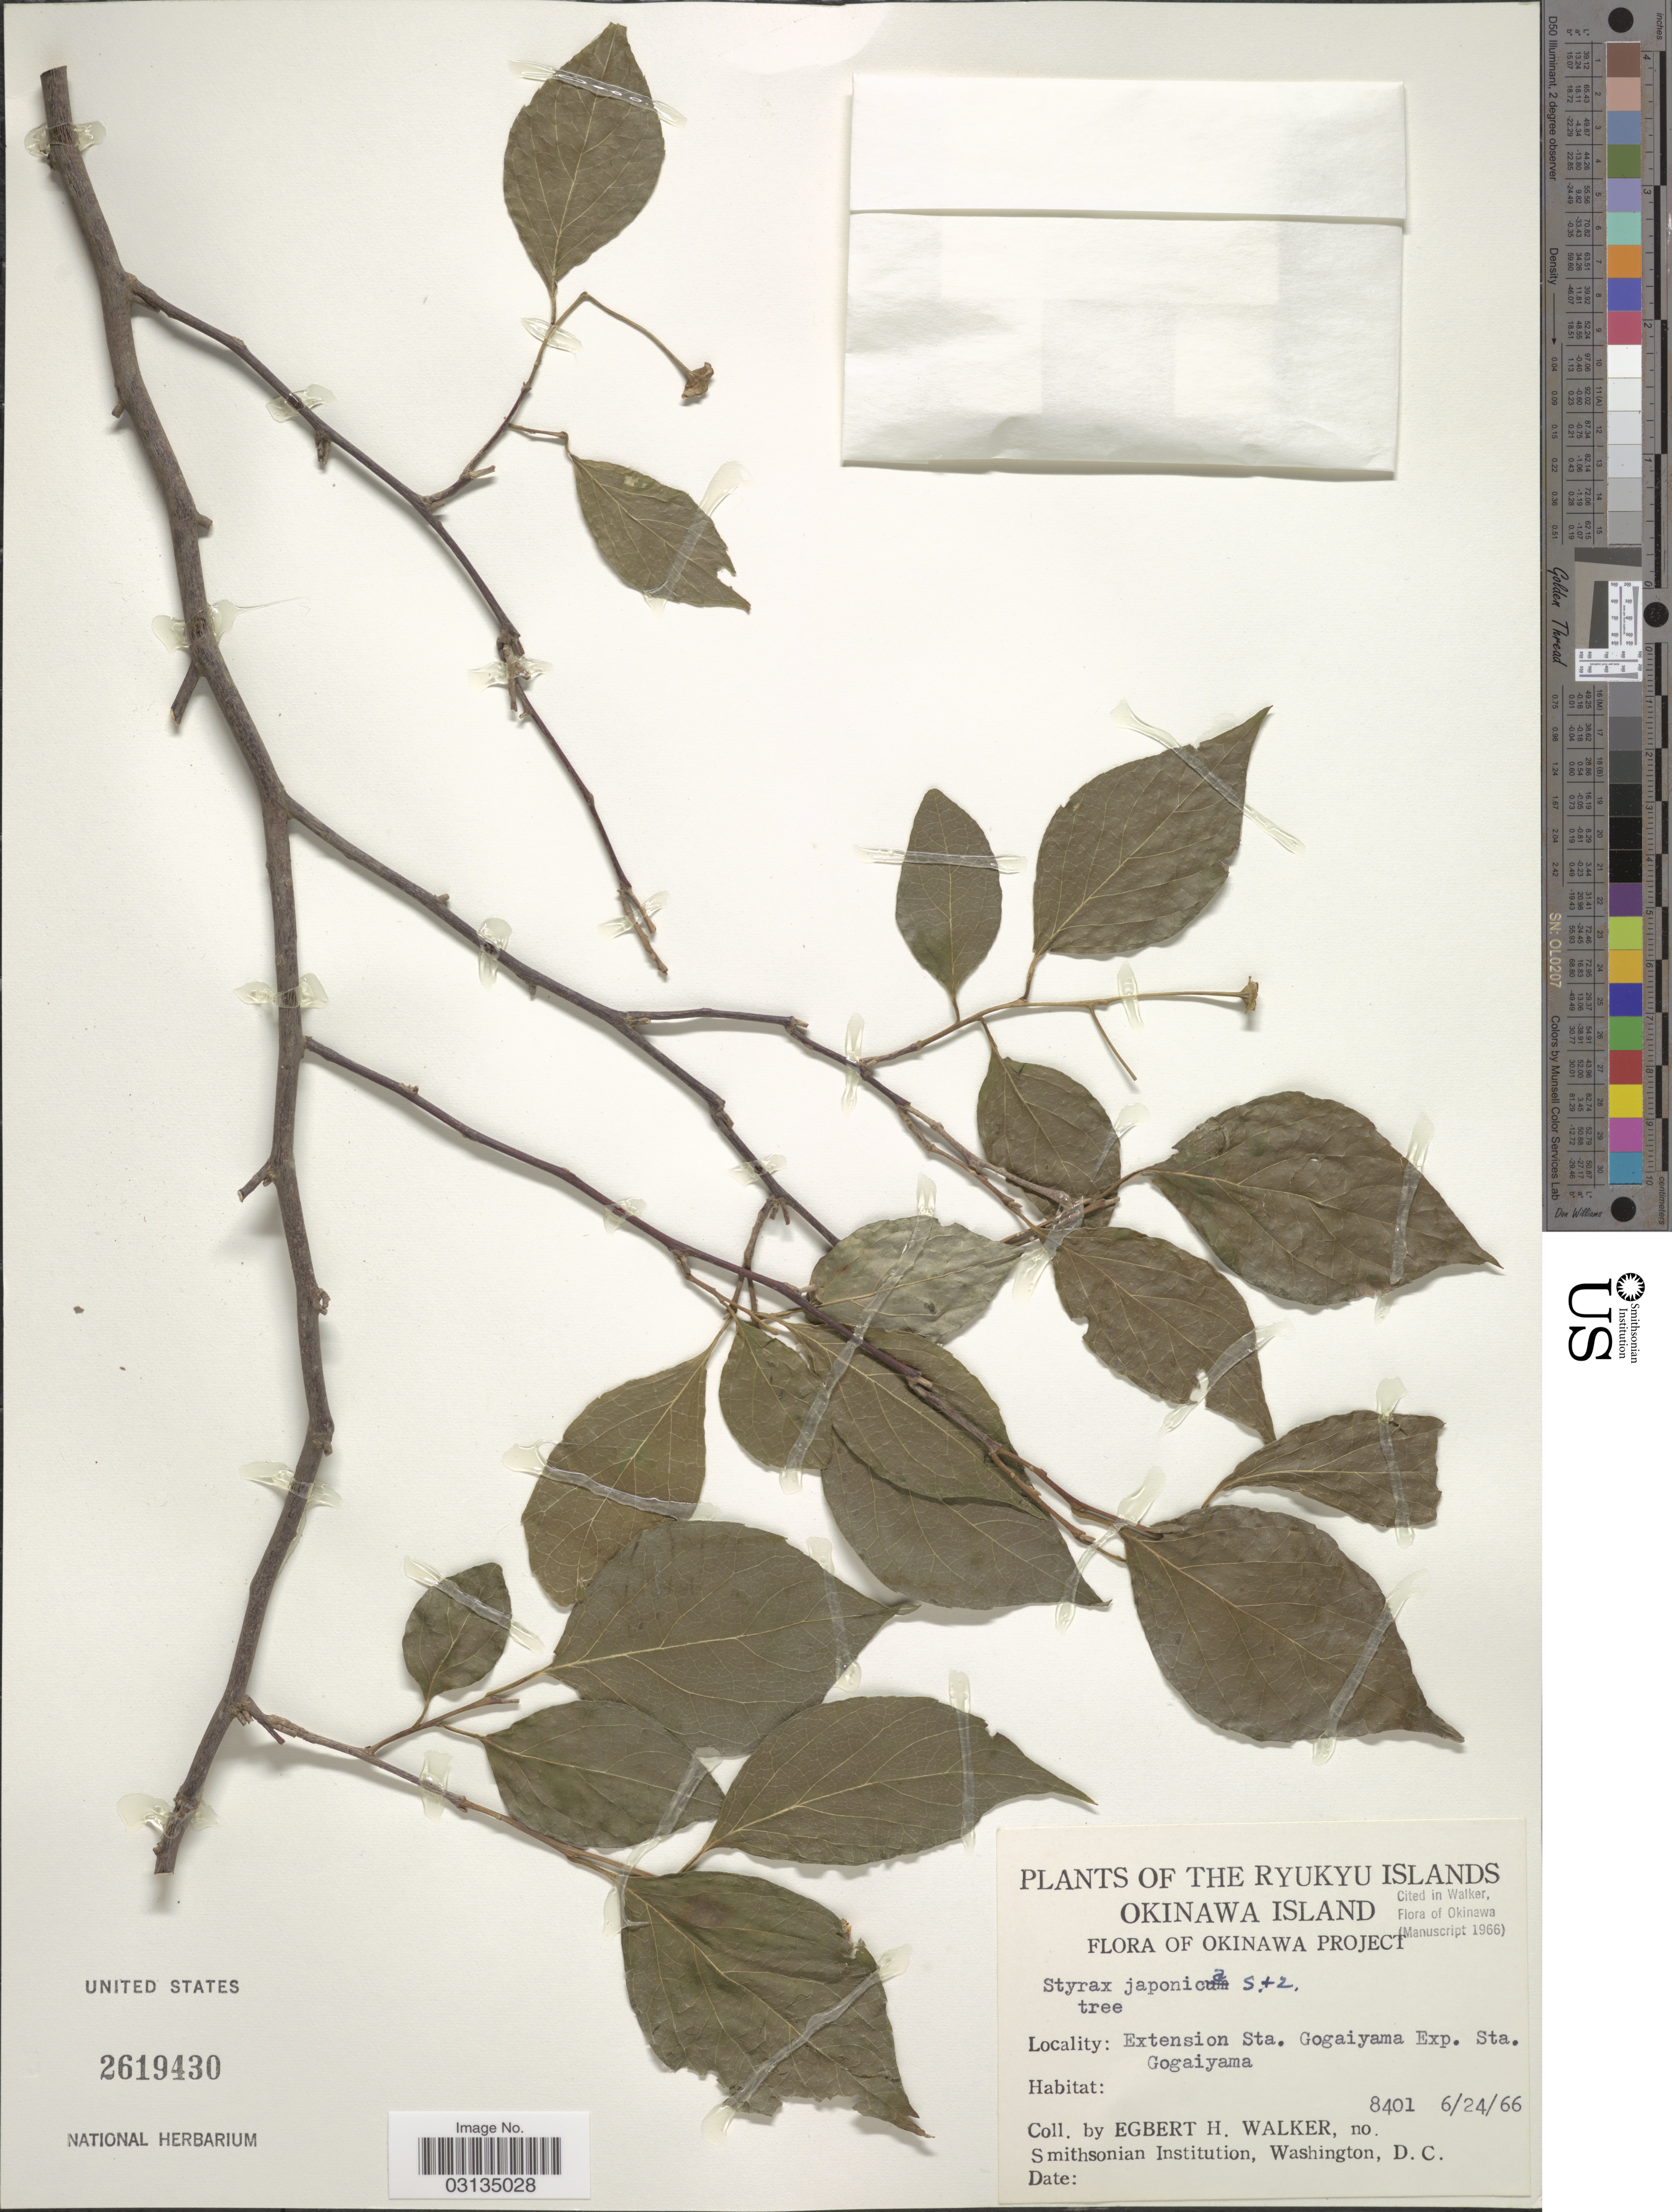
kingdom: Plantae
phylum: Tracheophyta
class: Magnoliopsida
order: Ericales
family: Styracaceae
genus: Styrax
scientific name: Styrax japonicus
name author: Siebold & Zucc.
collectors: E. H. Walker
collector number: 8401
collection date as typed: Transcribed d/m/y: 24/6/66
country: Japan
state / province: Okinawa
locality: The Ryukyu Islands, Okinawa Island, Okinawa Project, Extension Sta., Gogaiyama Exp. Sta., Gogaiyama.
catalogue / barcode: US 2619430